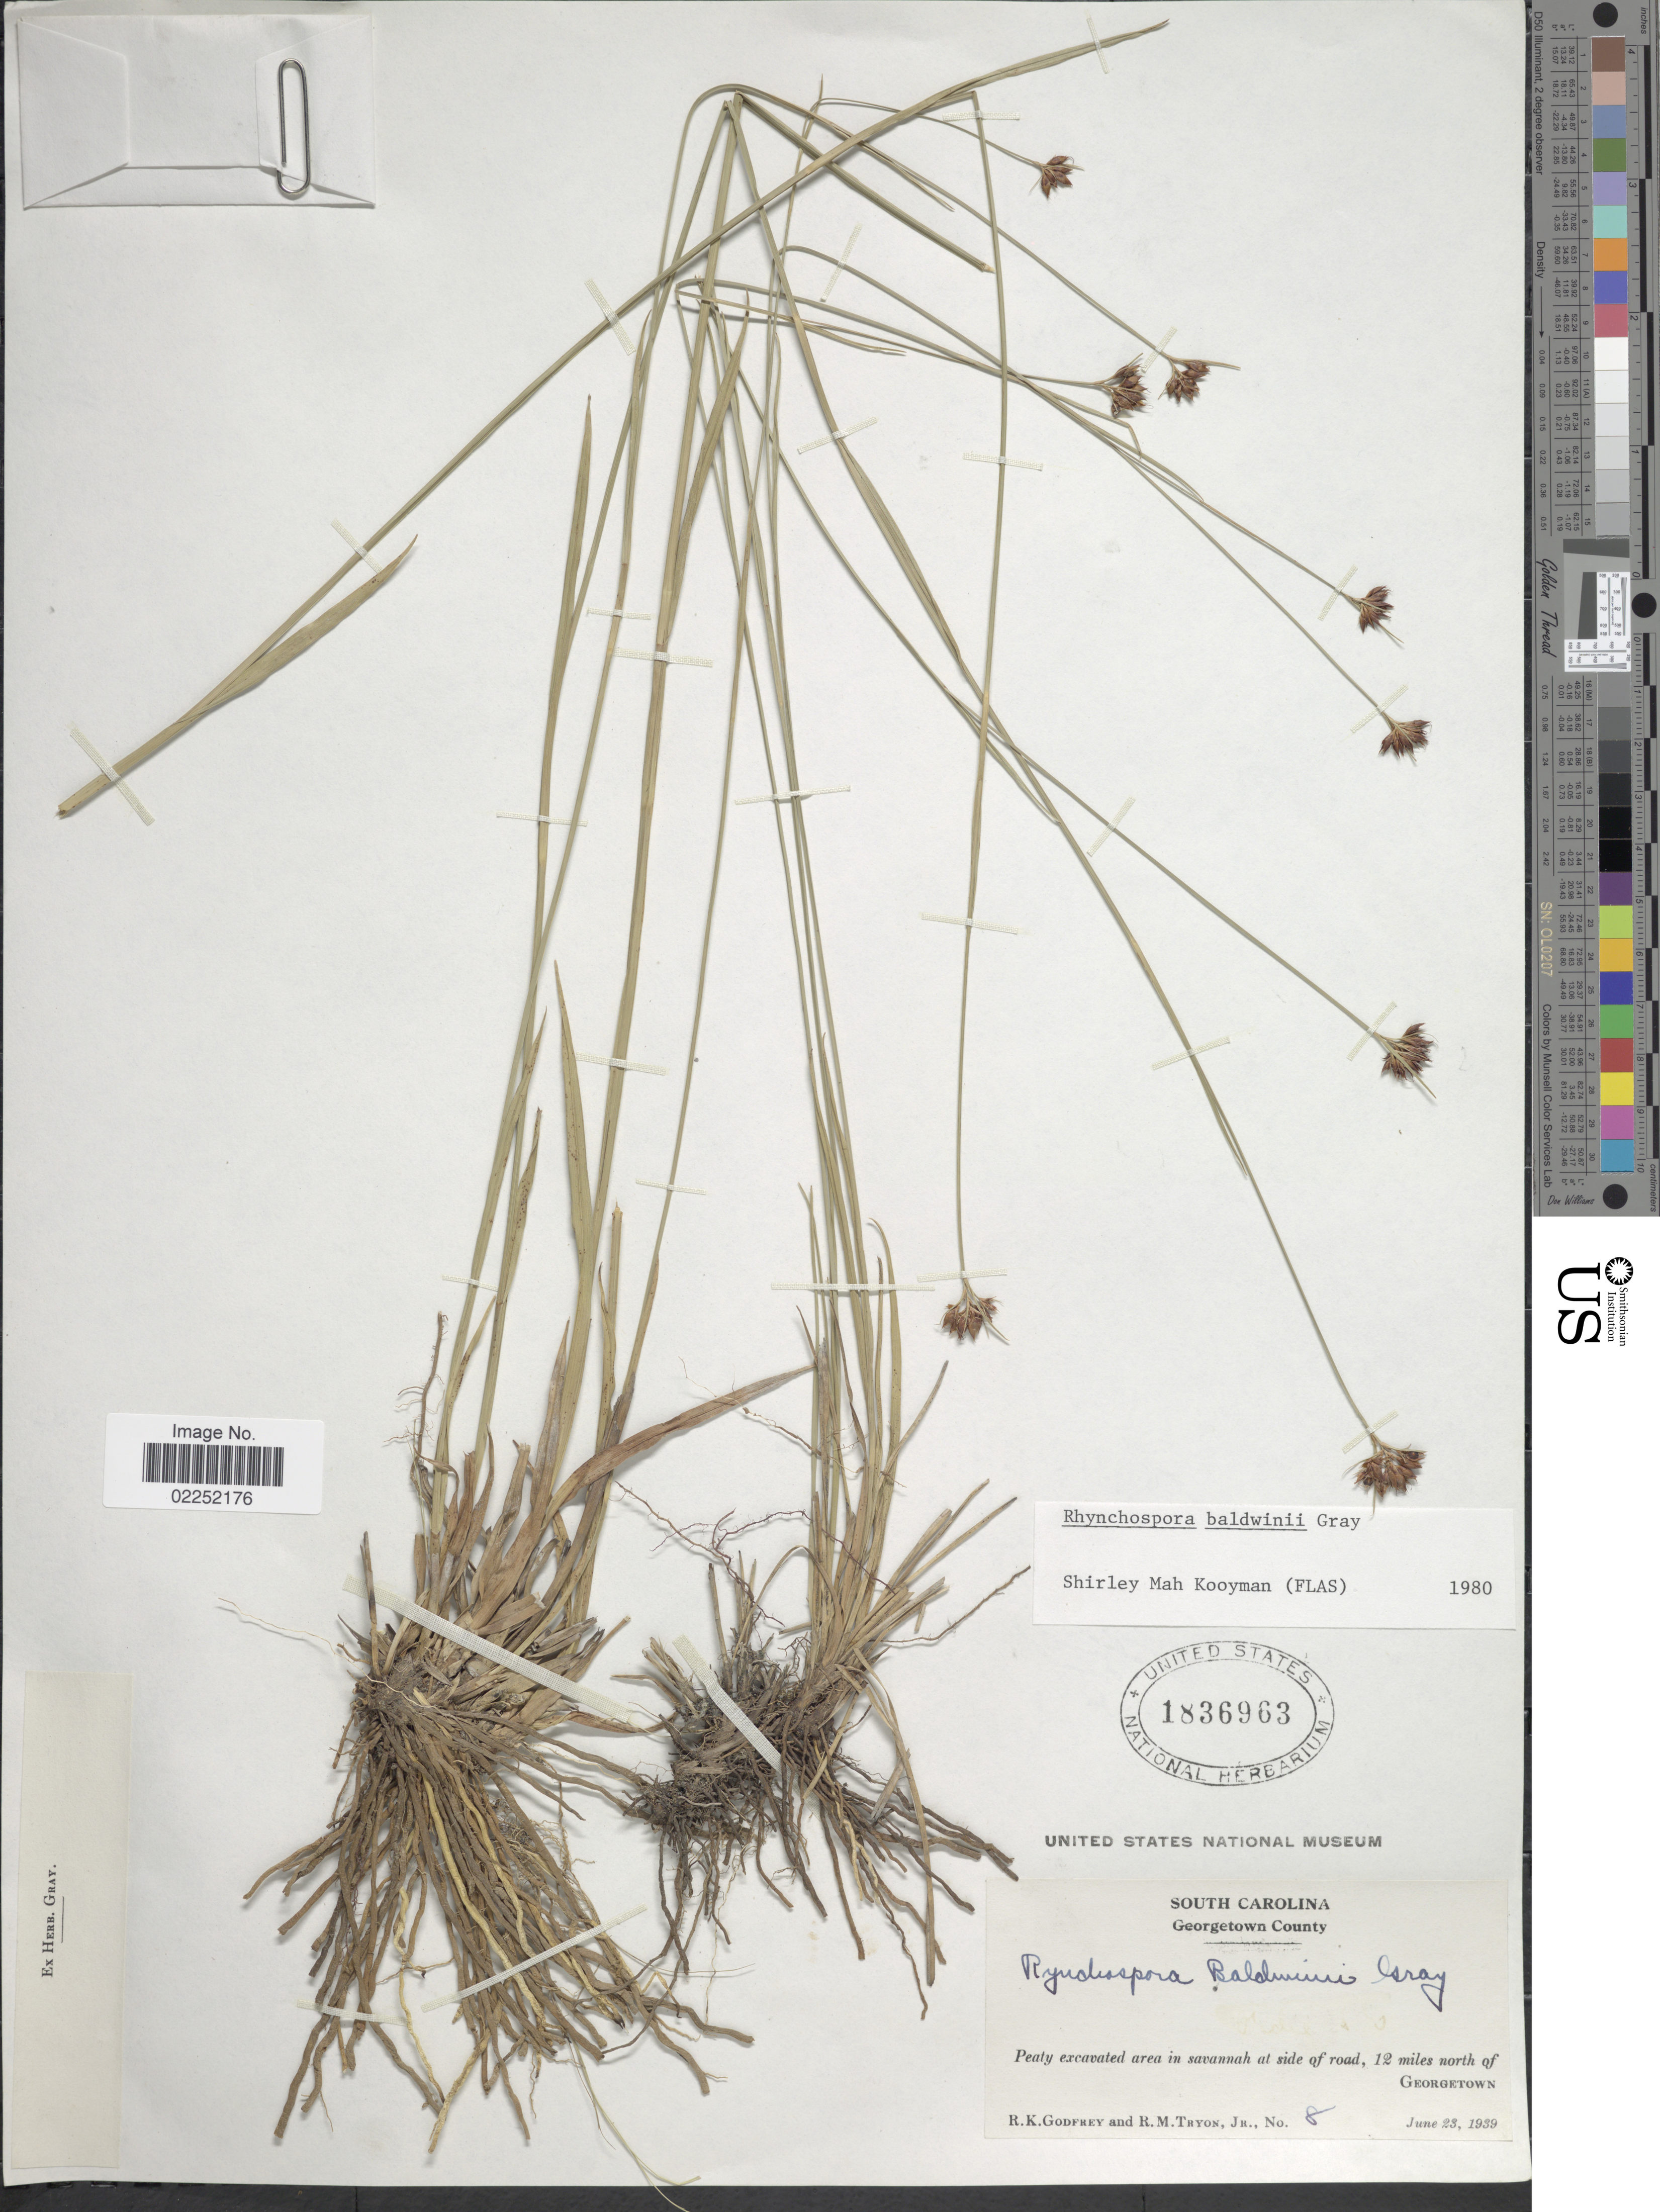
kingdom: Plantae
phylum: Tracheophyta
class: Liliopsida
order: Poales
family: Cyperaceae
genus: Rhynchospora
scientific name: Rhynchospora baldwinii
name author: A. Gray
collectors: R. K. Godfrey & R. M. Tryon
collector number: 8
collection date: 1939-06-23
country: United States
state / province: South Carolina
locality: Georgetown County, Peaty excavated area in savannah at side of road, 12 miles north of Georgetown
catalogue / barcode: US 1836963